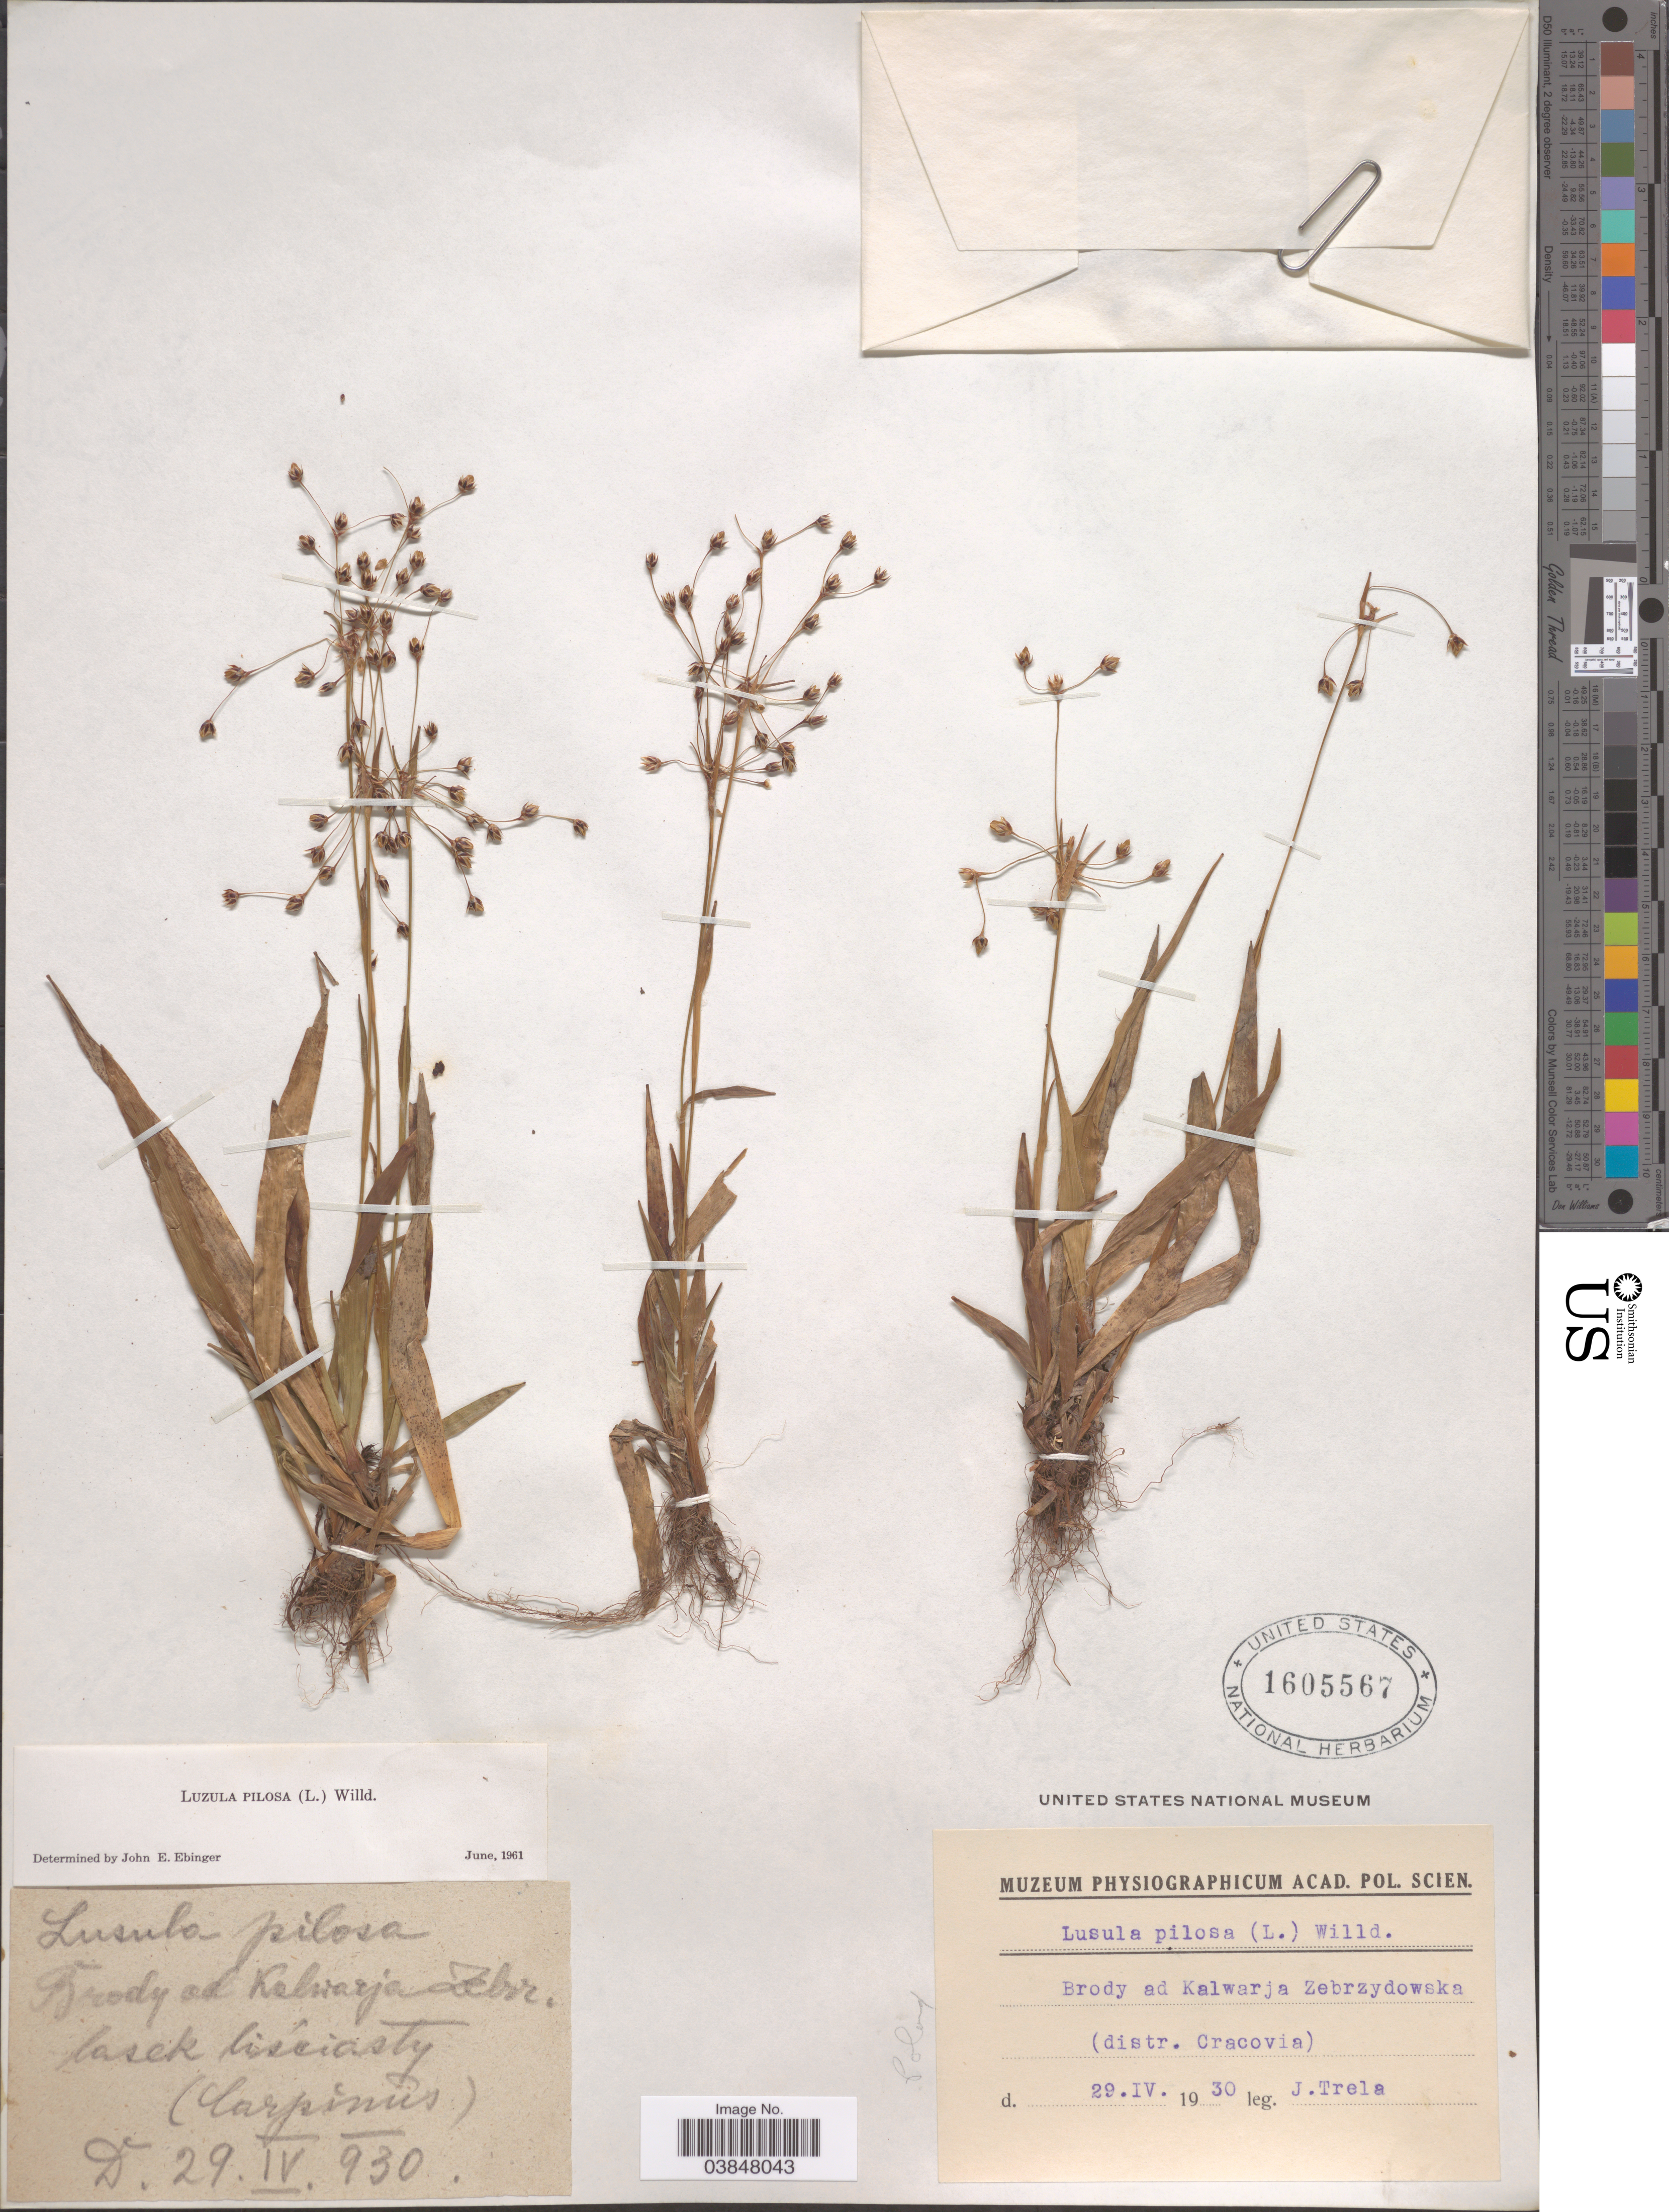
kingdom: Plantae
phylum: Tracheophyta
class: Liliopsida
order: Poales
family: Juncaceae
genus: Luzula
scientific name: Luzula pilosa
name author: (L.) Willd.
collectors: J. Trela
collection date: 1930-04-29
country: Poland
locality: Brody ad Kalwarja Zebrzydowska (distr. Cracovia).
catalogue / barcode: US 1605567